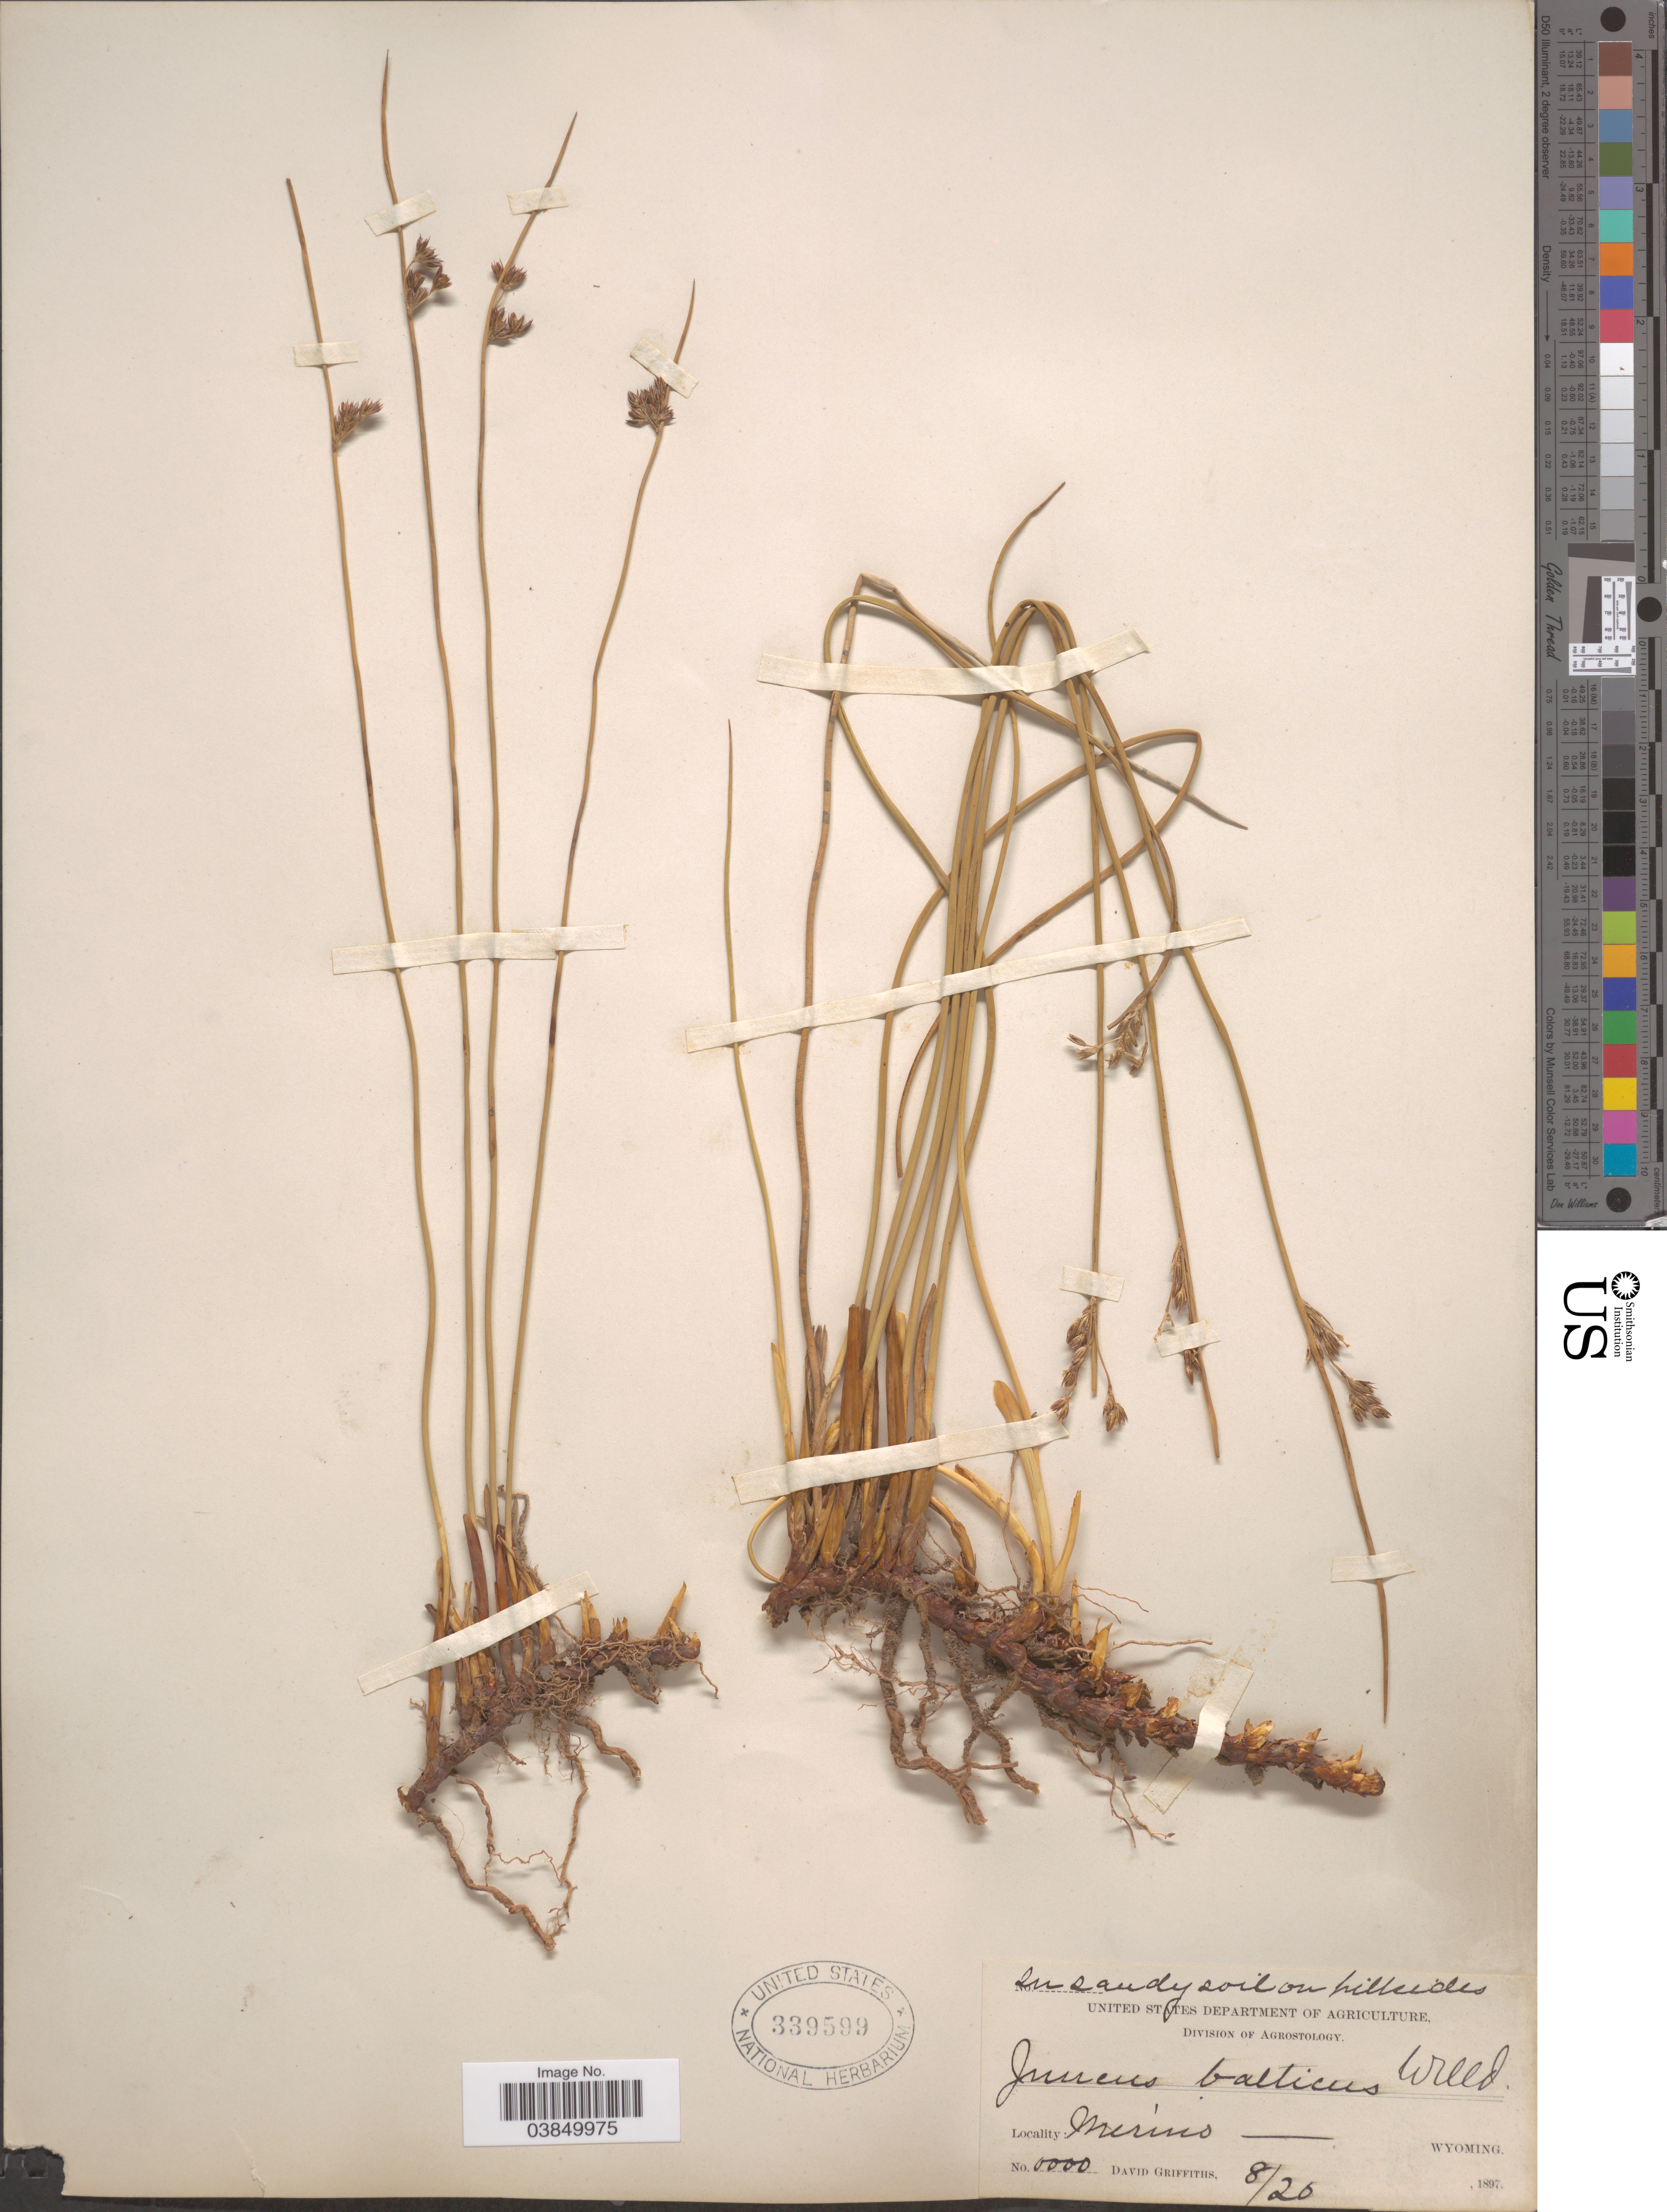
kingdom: Plantae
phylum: Tracheophyta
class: Liliopsida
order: Poales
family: Juncaceae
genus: Juncus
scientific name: Juncus balticus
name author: Willd.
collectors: D. Griffiths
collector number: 6000*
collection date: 1897-08-20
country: United States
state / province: Wyoming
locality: Merino.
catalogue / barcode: US 339599